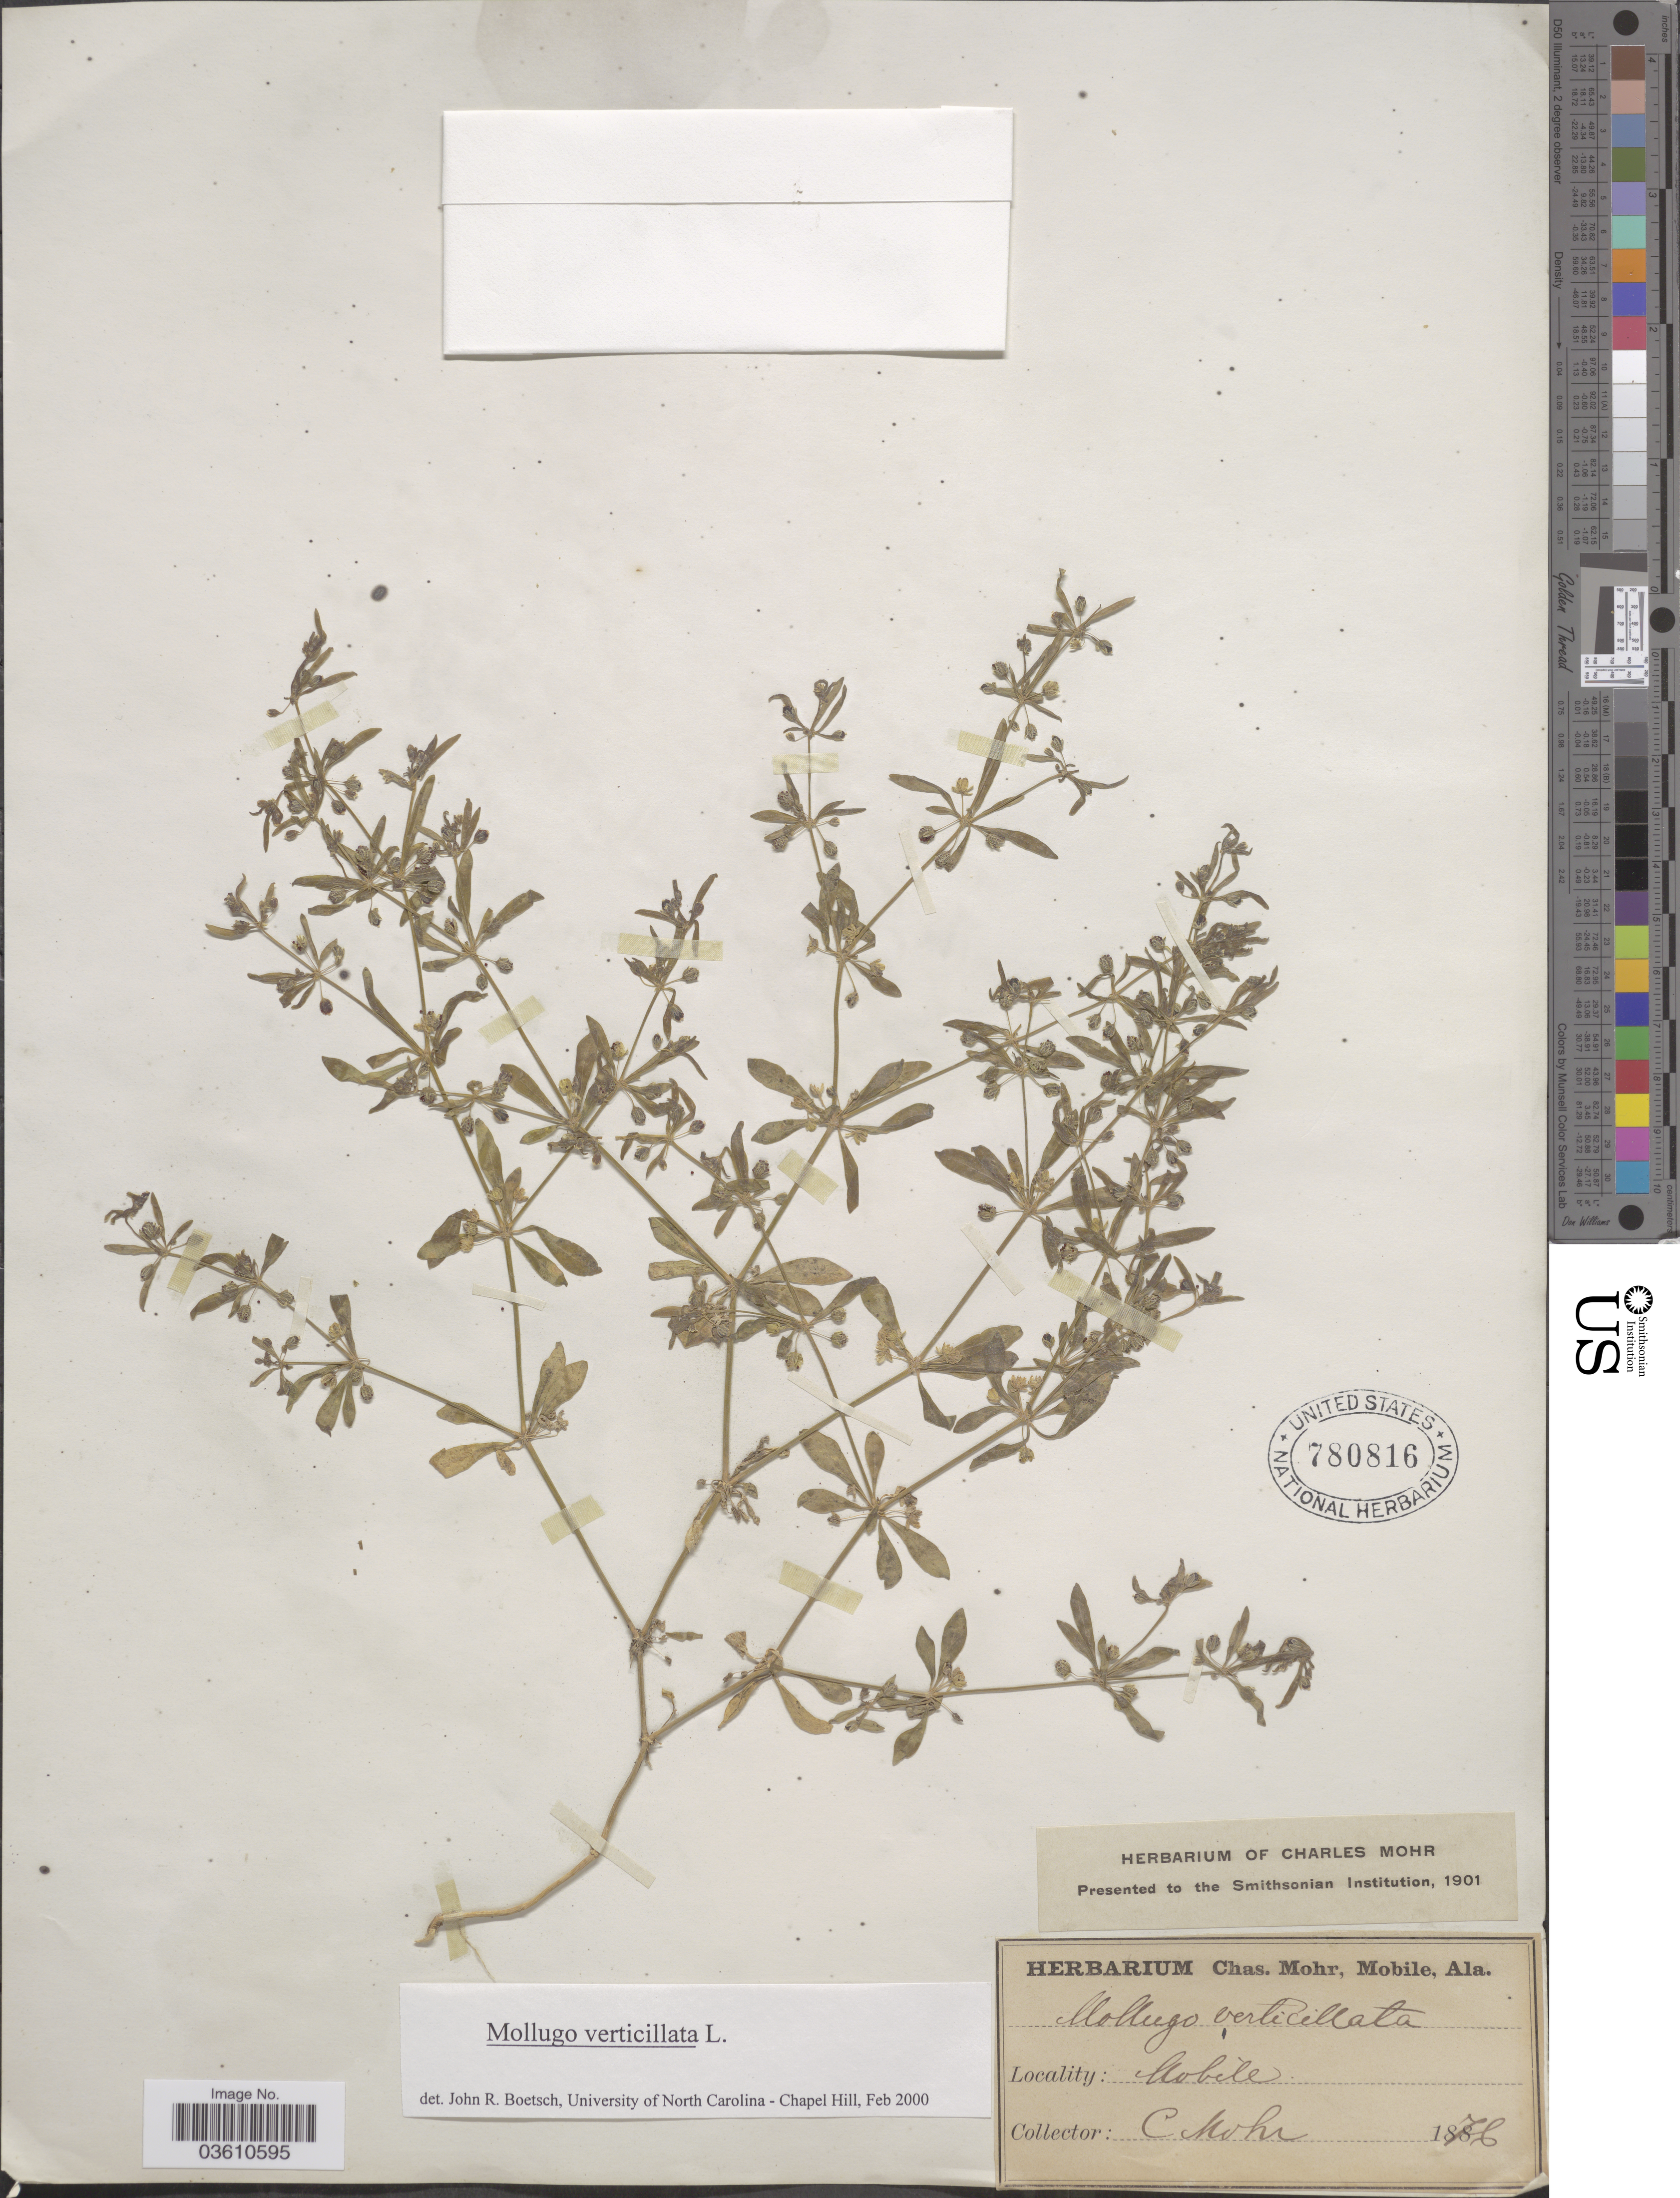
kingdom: Plantae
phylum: Tracheophyta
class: Magnoliopsida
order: Caryophyllales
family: Molluginaceae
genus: Mollugo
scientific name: Mollugo verticillata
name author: L.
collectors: Mohr, C. T. (herbarium)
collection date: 1876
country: United States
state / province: Alabama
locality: Mobile.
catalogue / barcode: US 780816